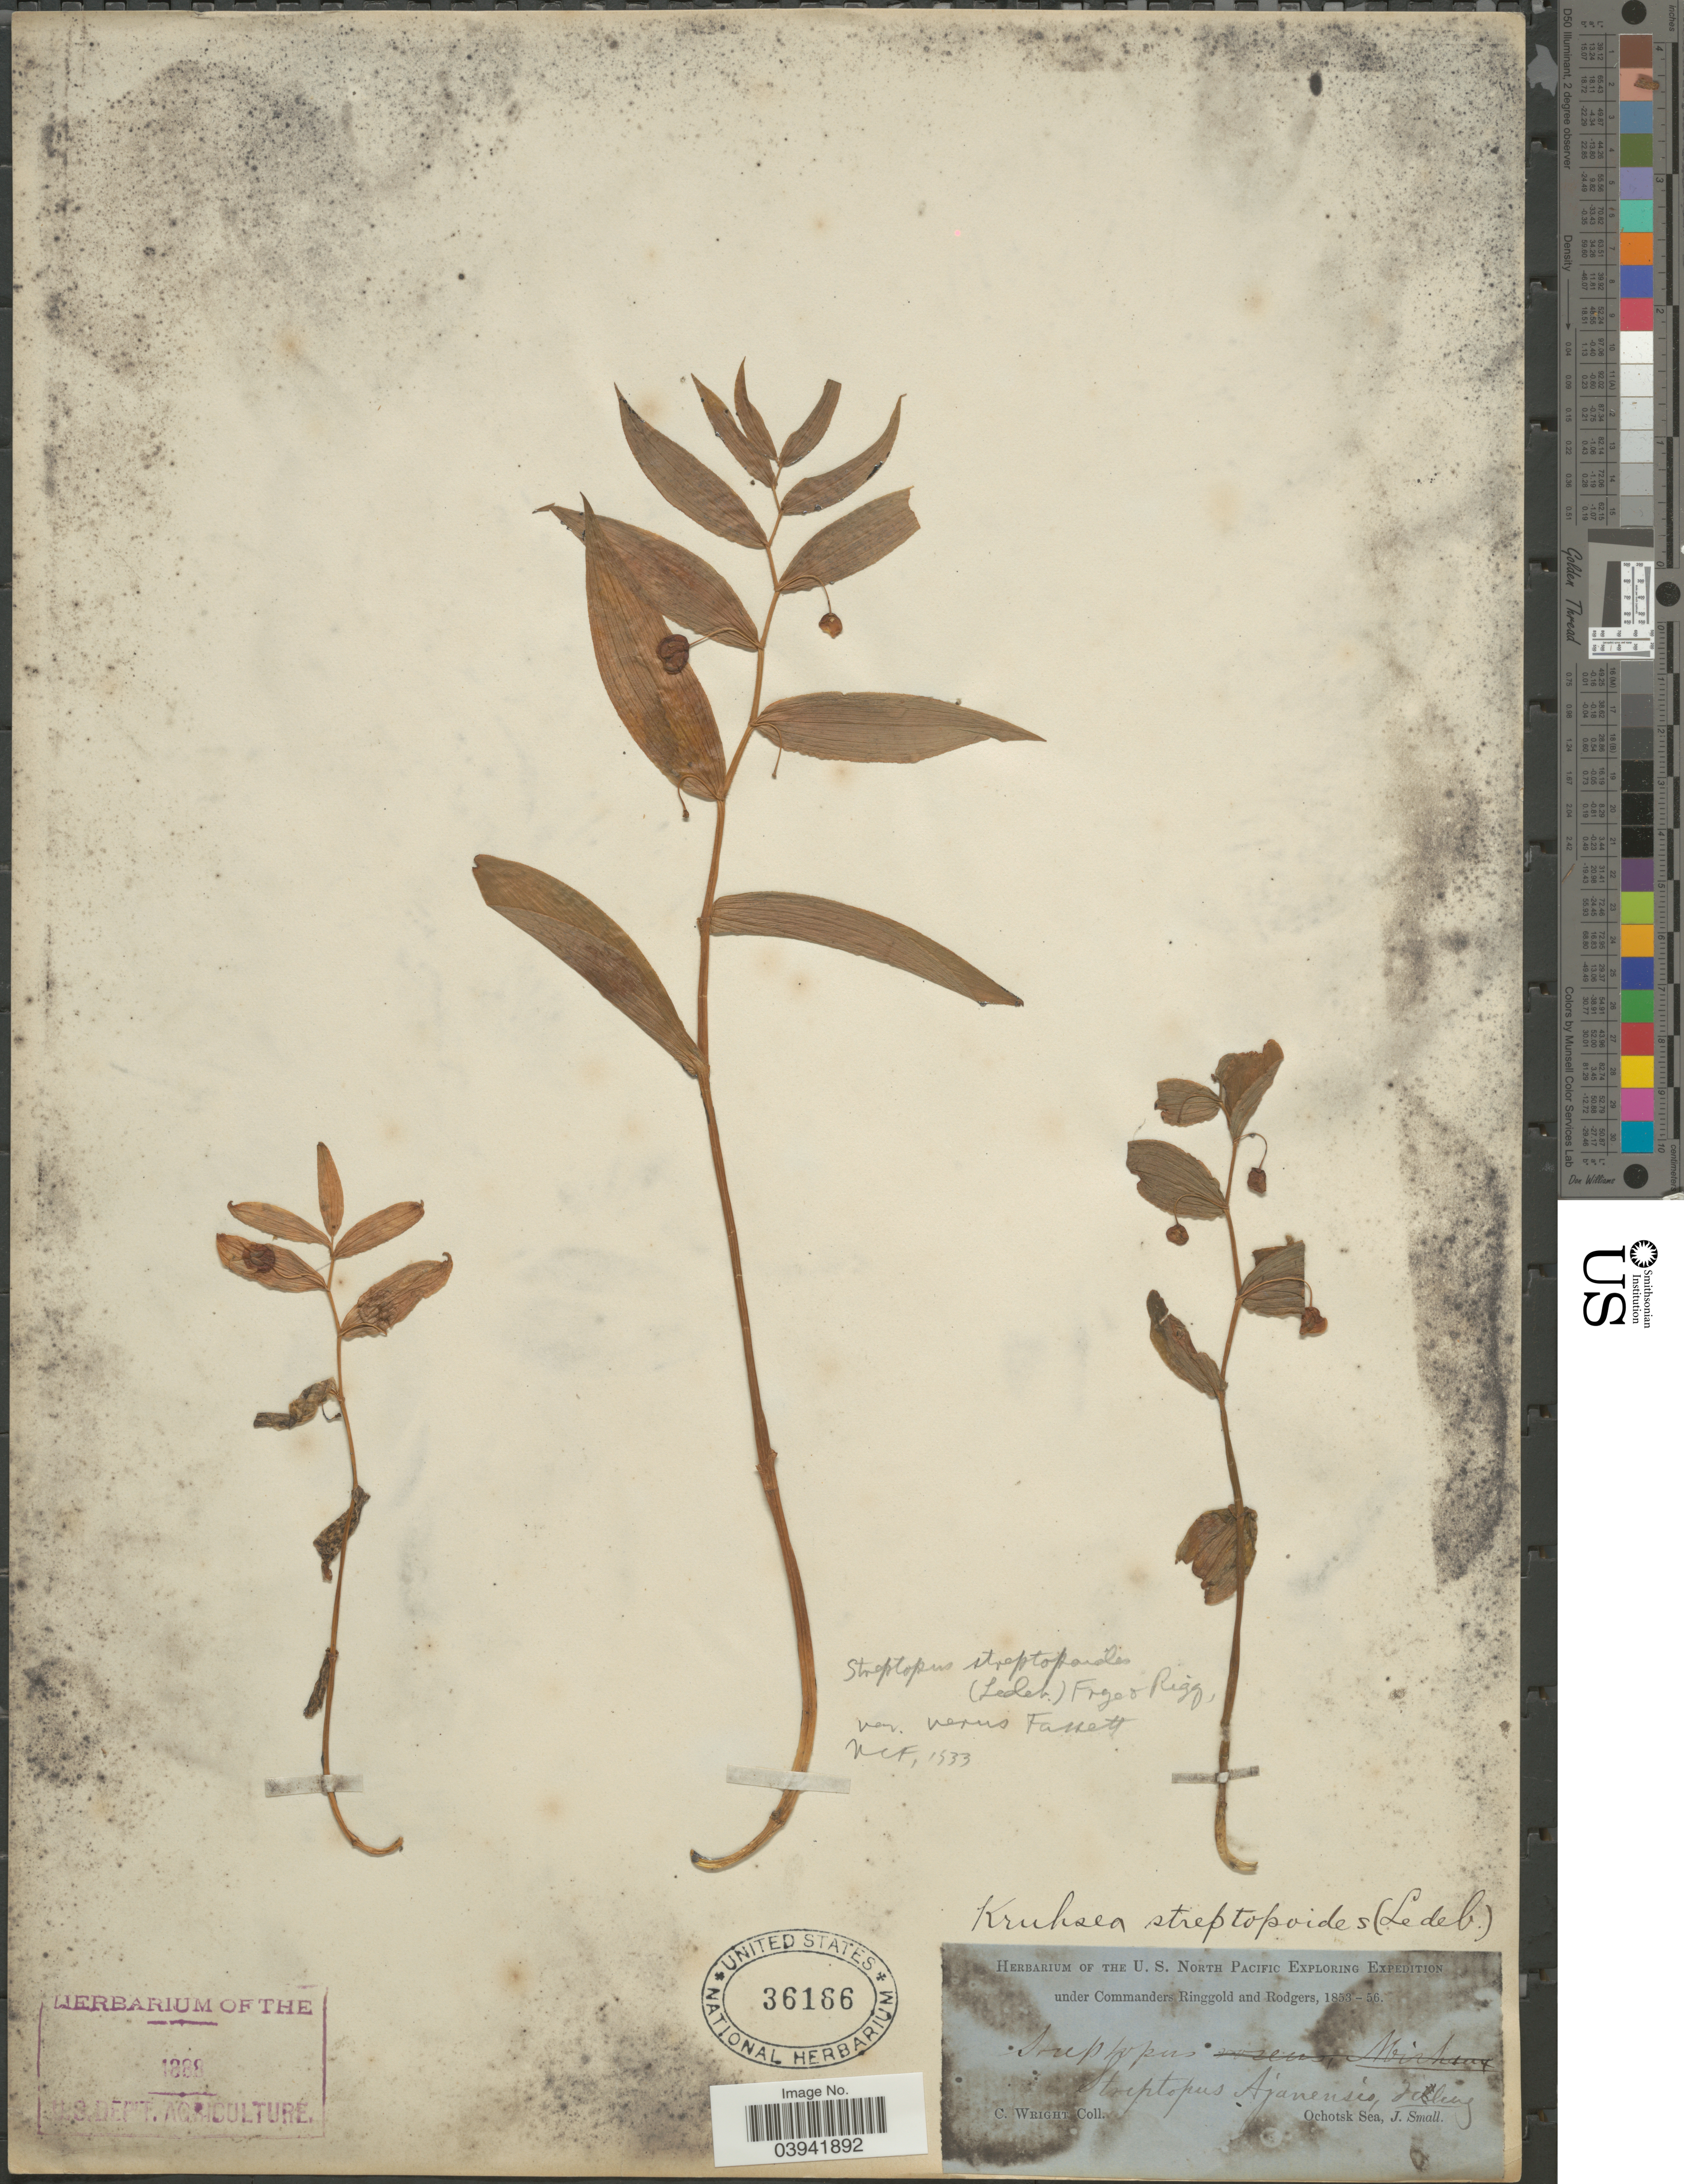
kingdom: Plantae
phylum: Tracheophyta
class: Liliopsida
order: Liliales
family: Liliaceae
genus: Streptopus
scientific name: Streptopus streptopoides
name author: (Ledeb.) Frye & Rigg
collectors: C. Wright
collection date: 1853/1856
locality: Ochotsk Sea.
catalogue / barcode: US 36166